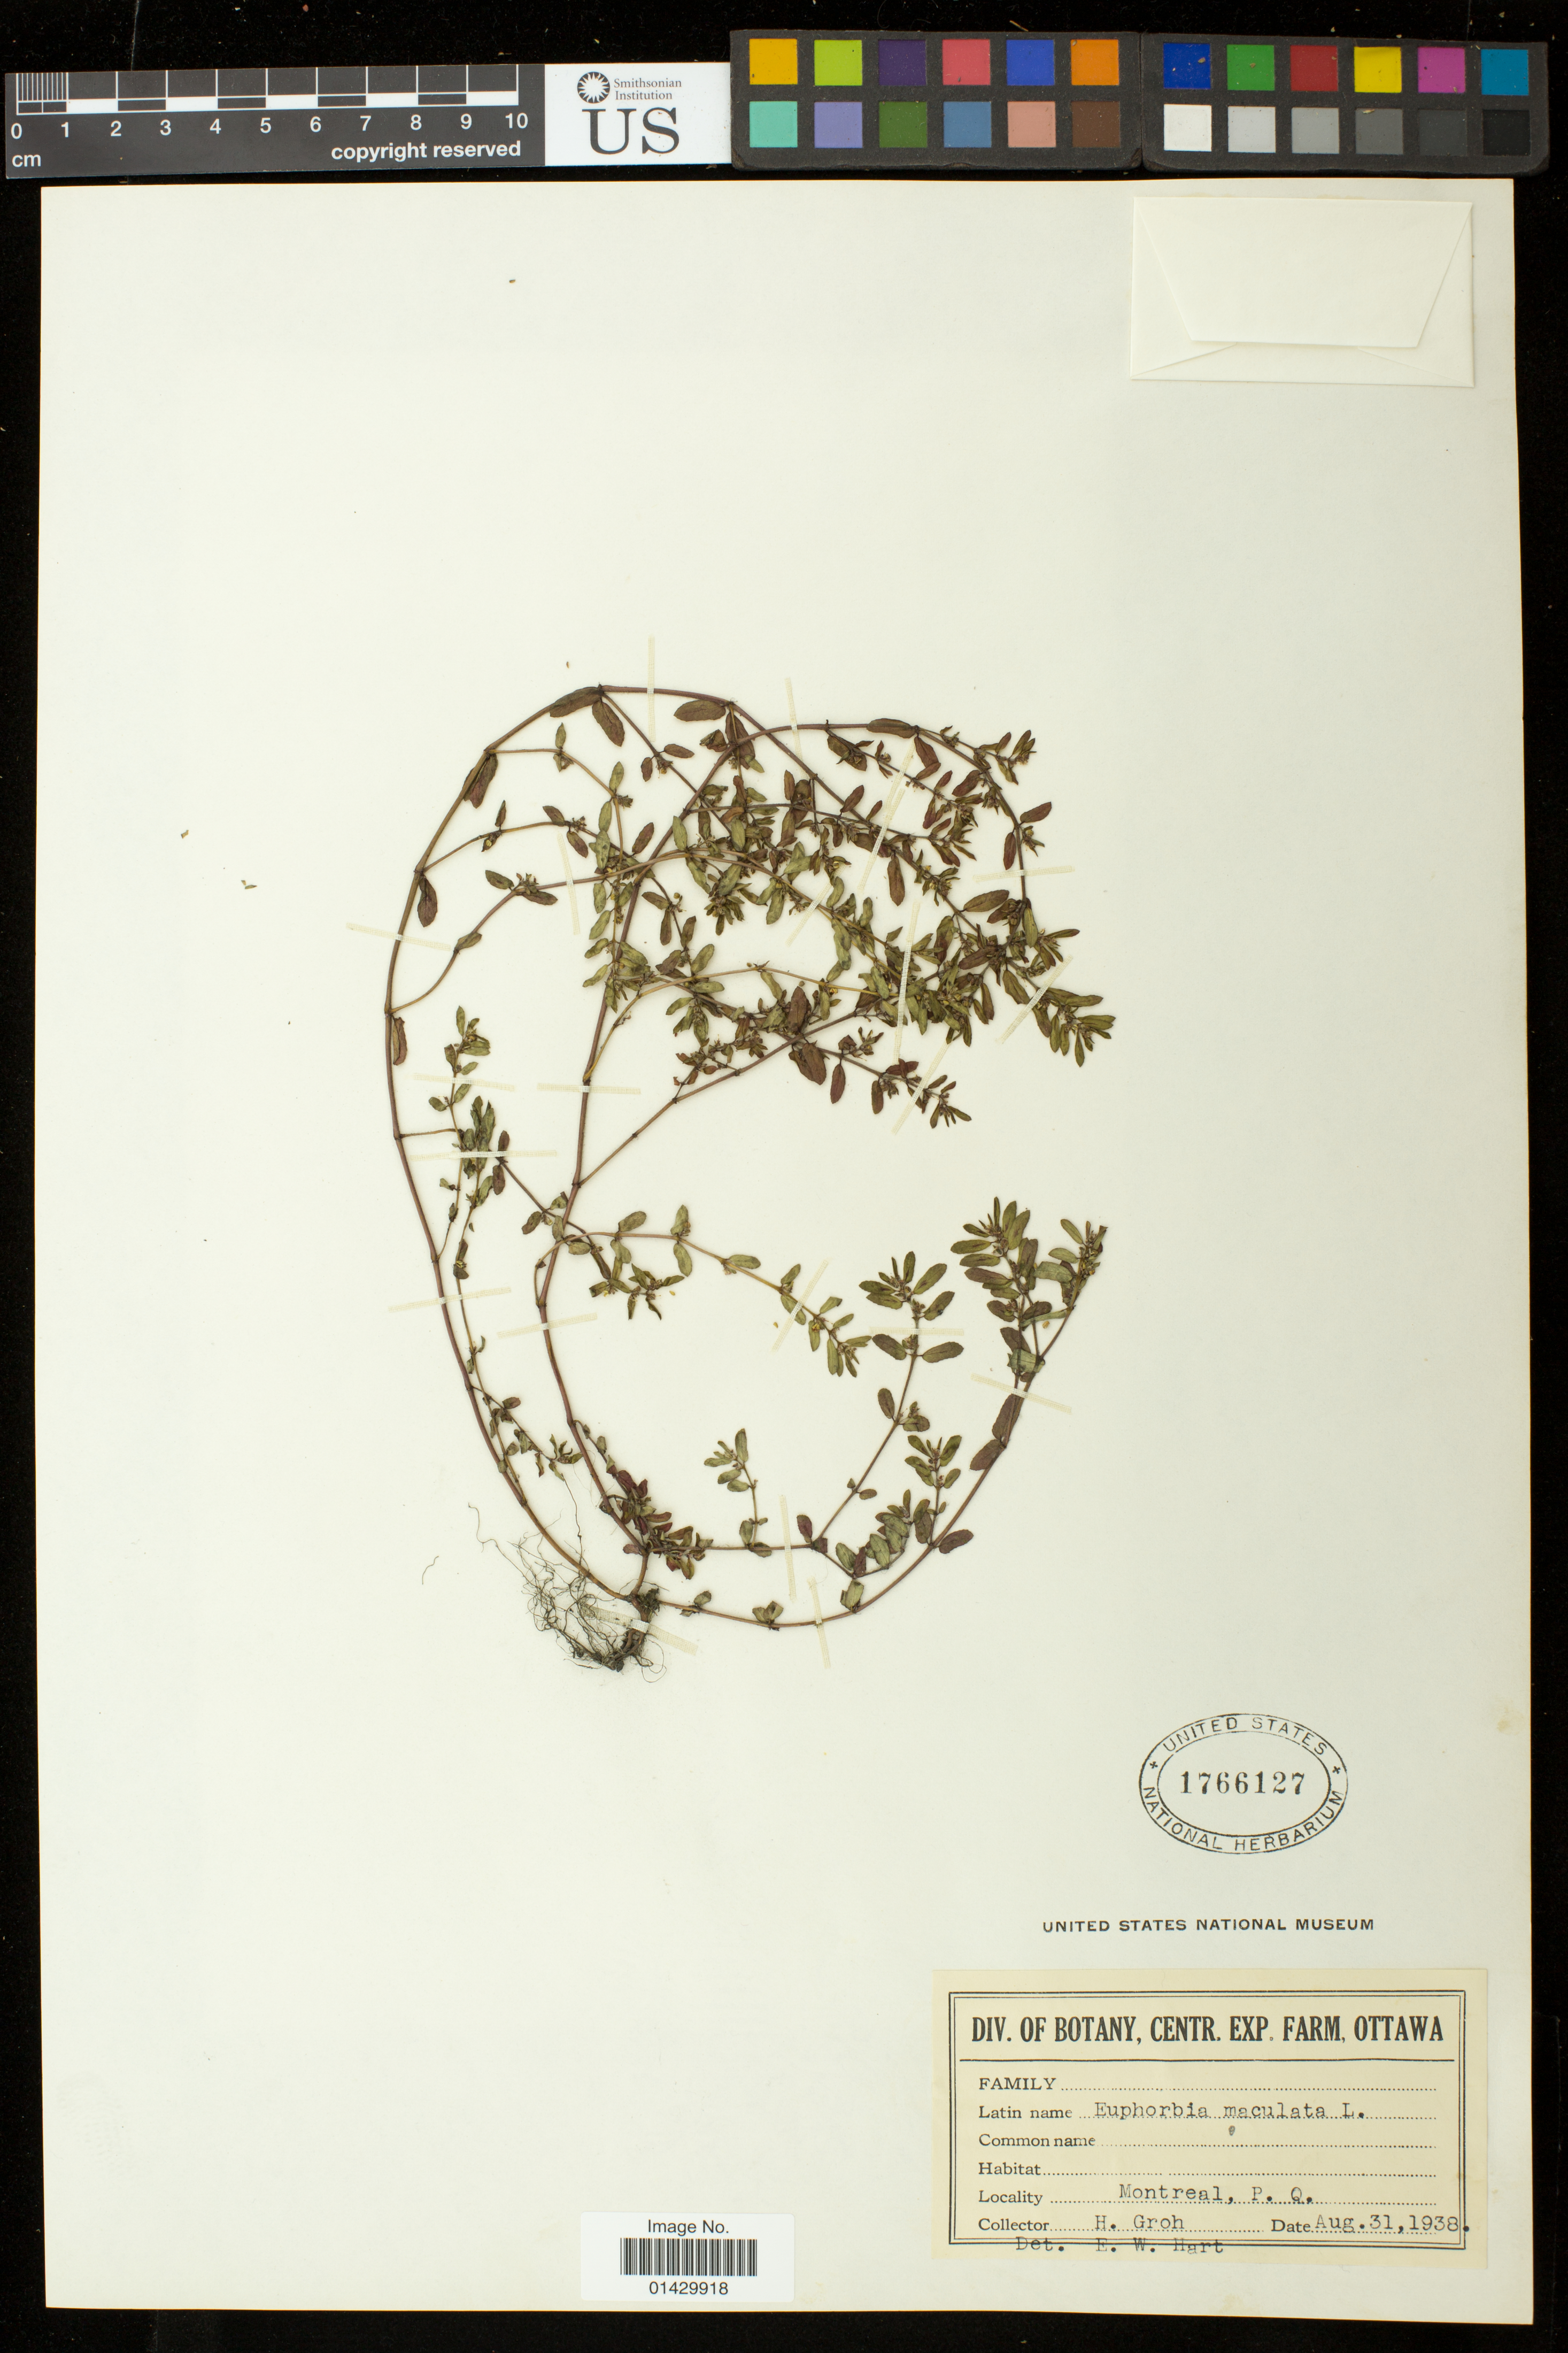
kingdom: Plantae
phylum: Tracheophyta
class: Magnoliopsida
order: Malpighiales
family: Euphorbiaceae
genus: Euphorbia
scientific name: Euphorbia maculata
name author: L.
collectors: H. Groh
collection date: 1938-08-31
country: Canada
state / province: Quebec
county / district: Montréal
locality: Montreal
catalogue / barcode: US 1766127